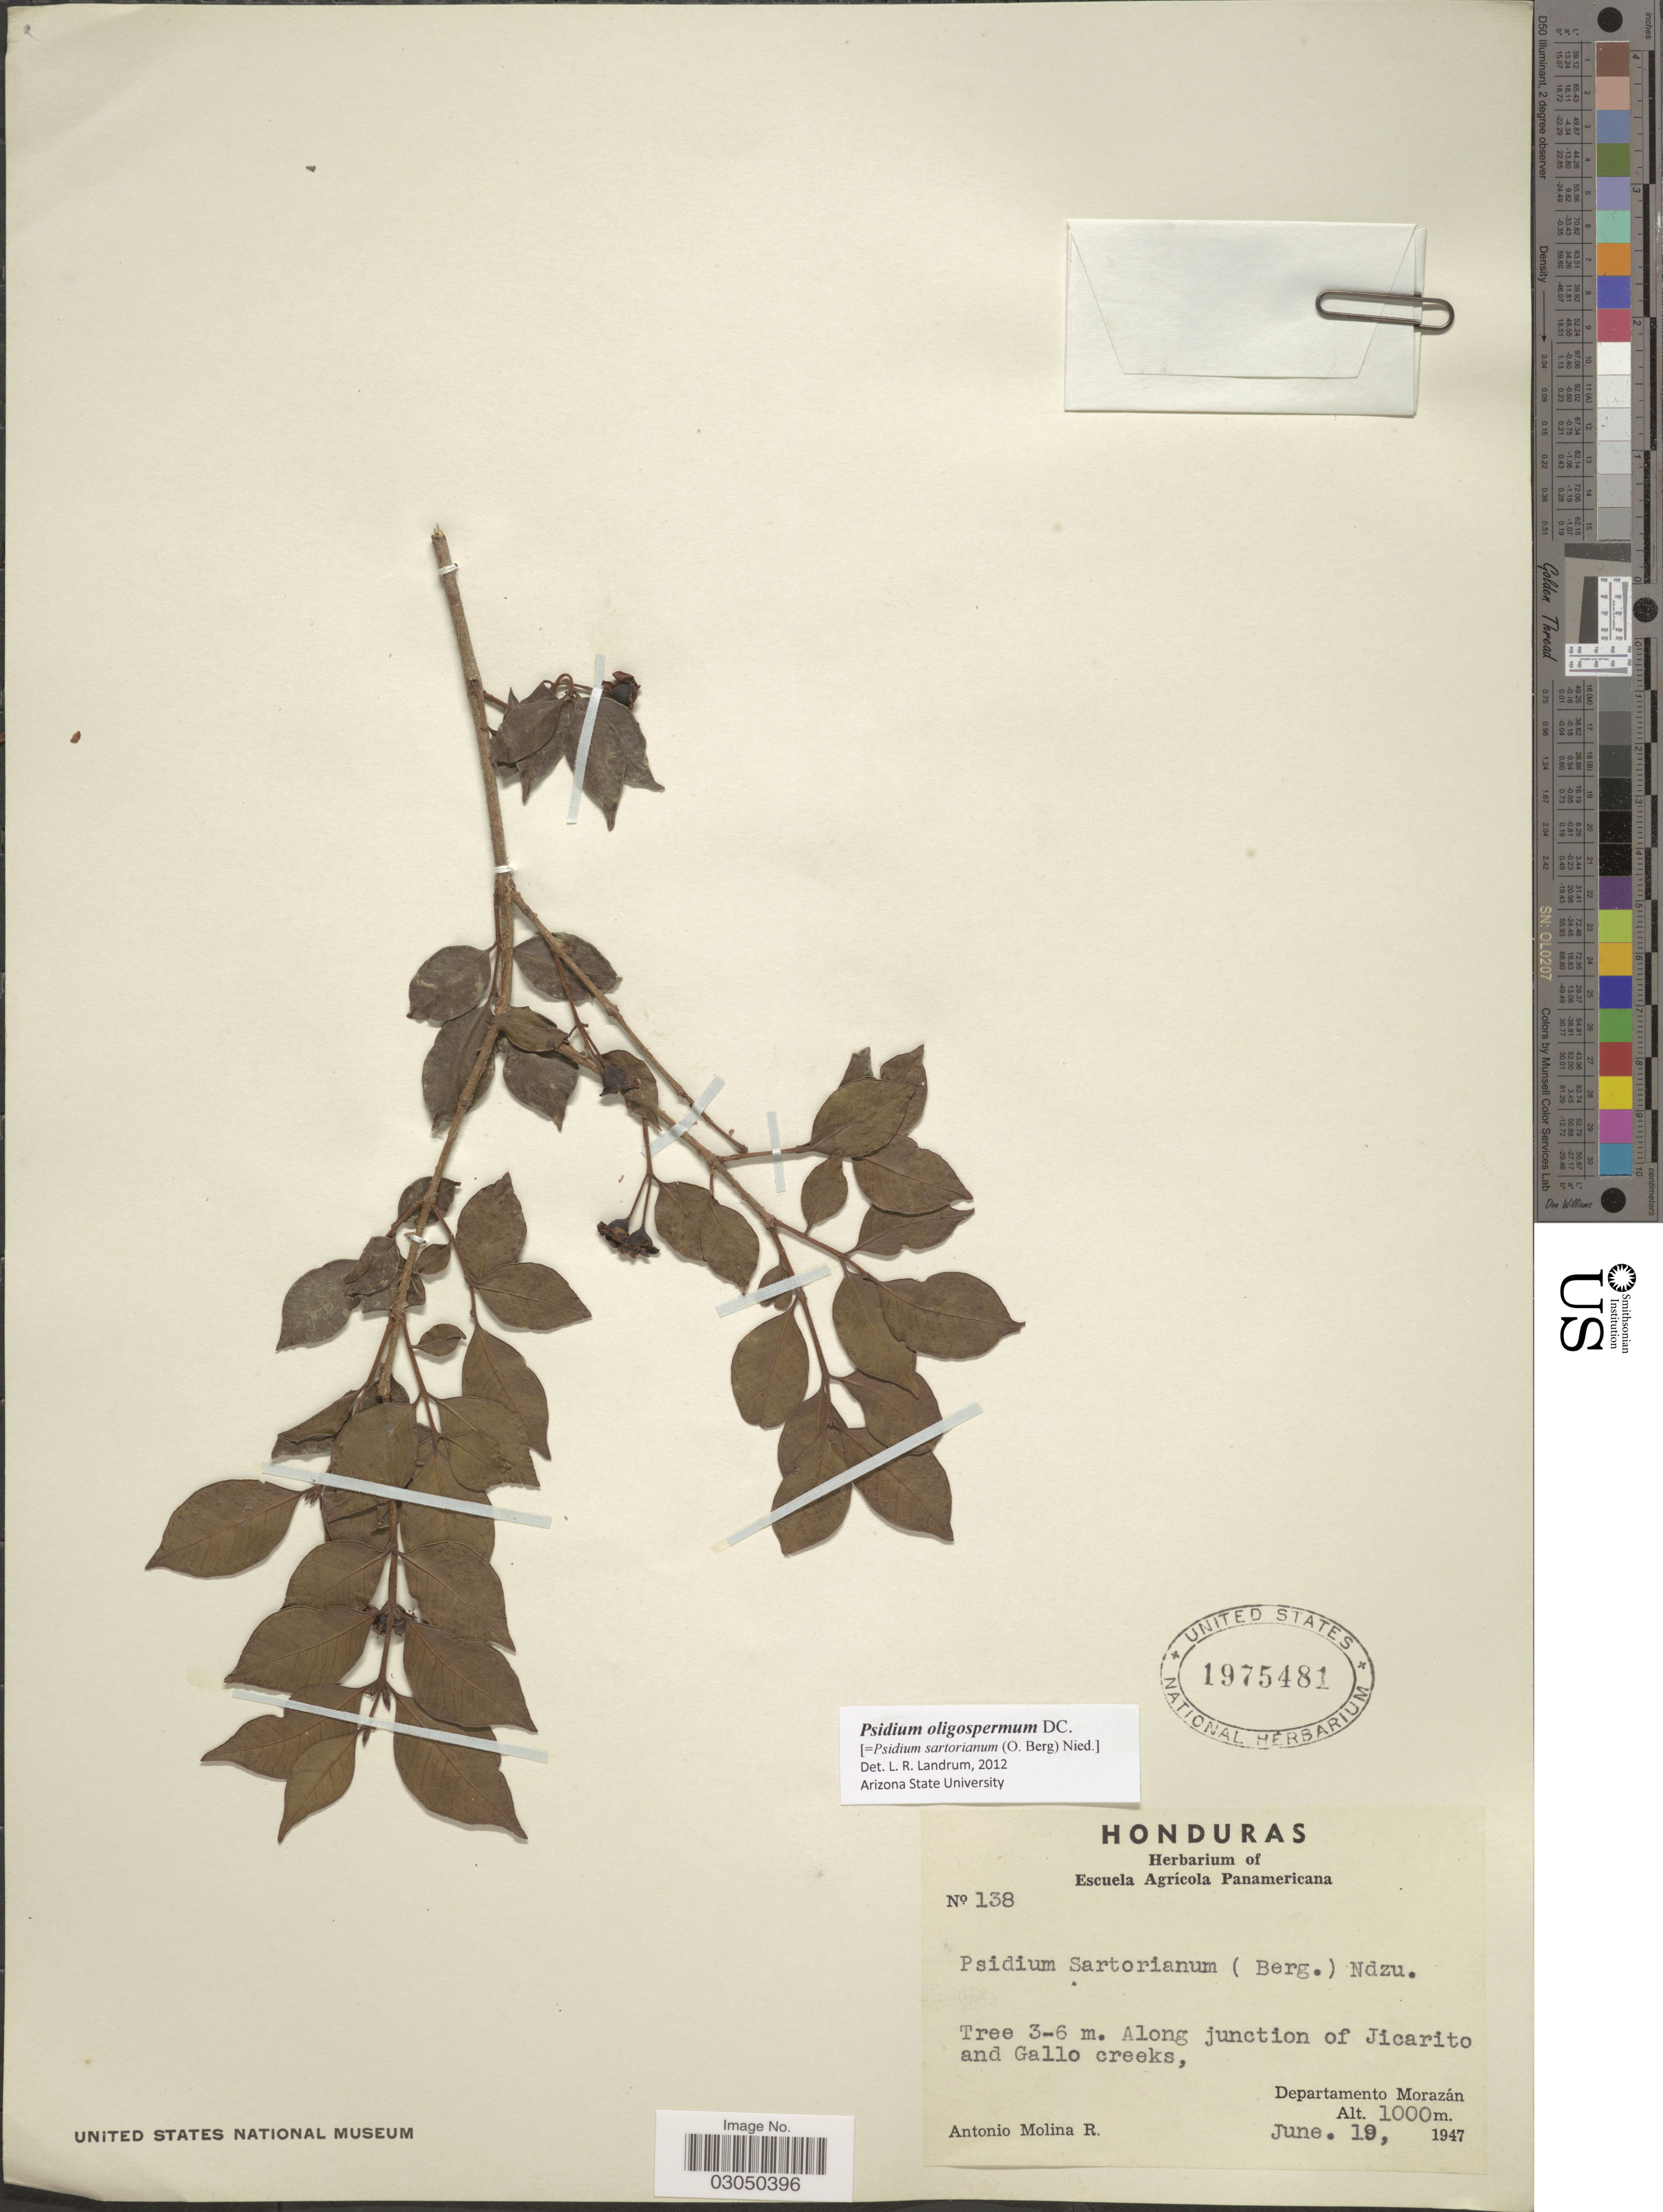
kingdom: Plantae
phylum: Tracheophyta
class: Magnoliopsida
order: Myrtales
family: Myrtaceae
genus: Psidium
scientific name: Psidium oligospermum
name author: Mart. ex DC.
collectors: A. Molina R.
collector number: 138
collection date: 1947-06-19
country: Honduras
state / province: Fco. Morazán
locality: Along junction of Jicarito and Gallo creeks, Departamento Morazán.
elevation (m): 1000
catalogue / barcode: US 1975481